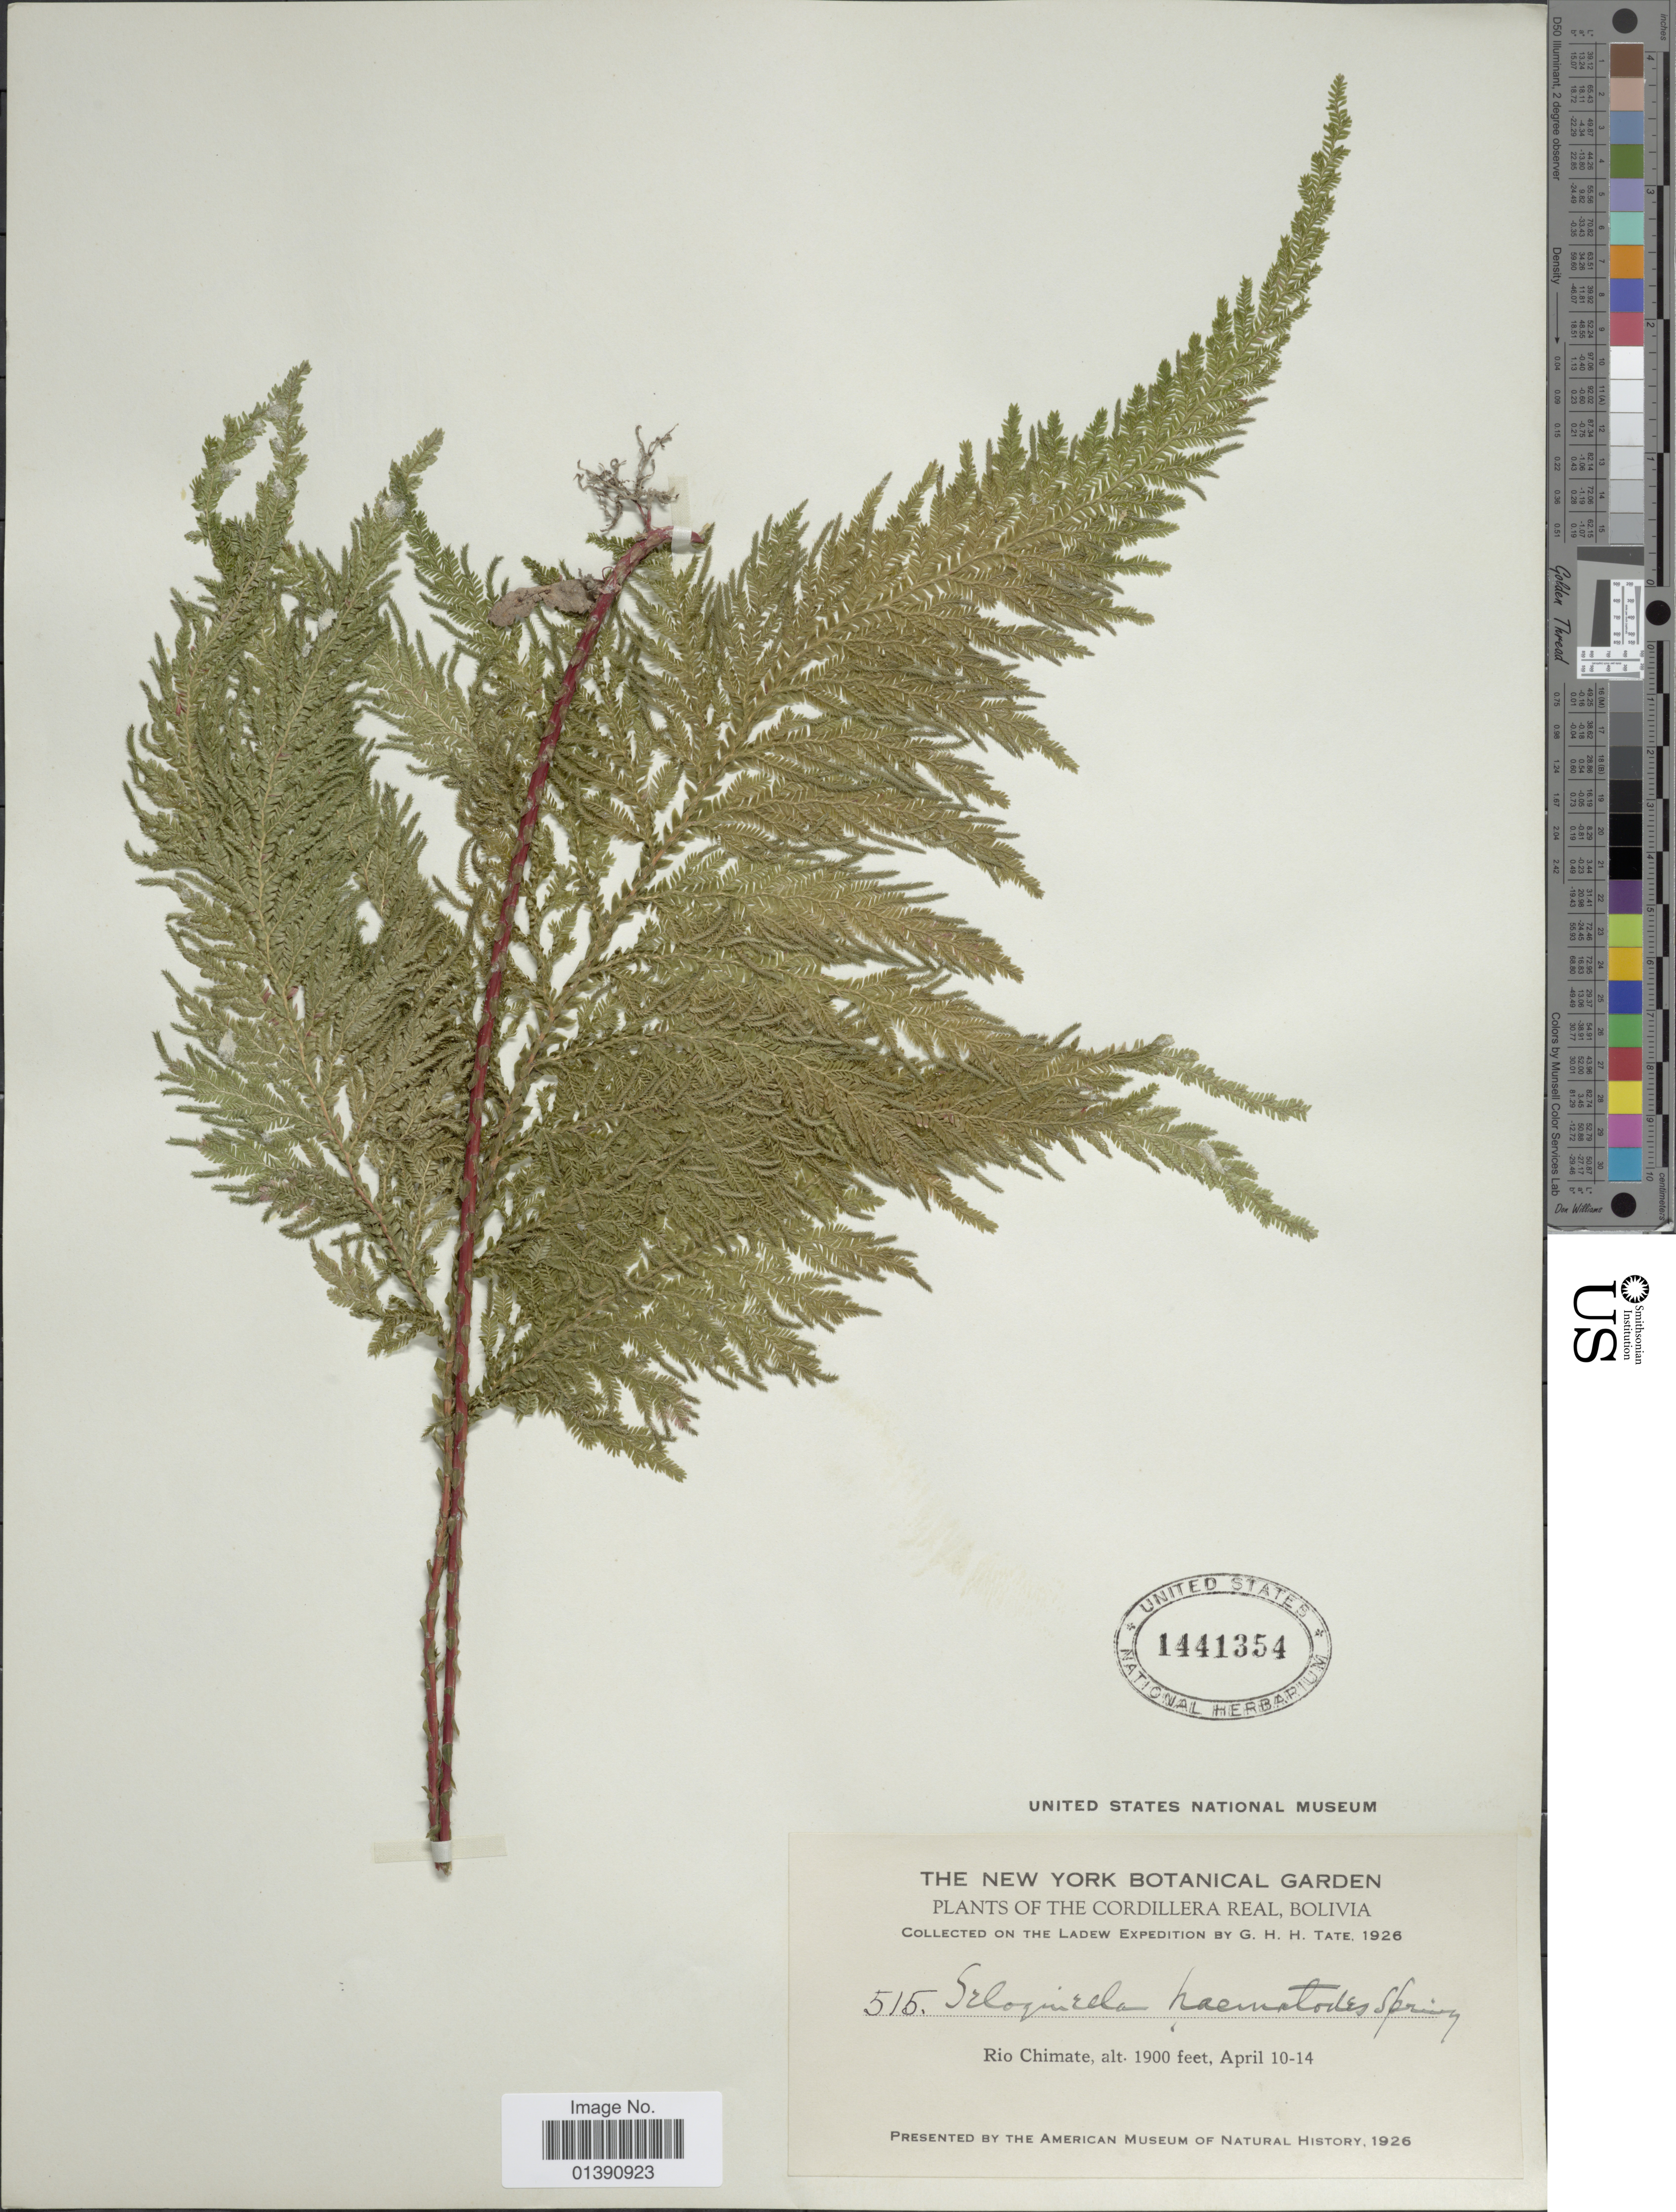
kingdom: Plantae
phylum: Tracheophyta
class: Lycopodiopsida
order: Selaginellales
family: Selaginellaceae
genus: Selaginella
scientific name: Selaginella haematodes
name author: (Kunze) Spring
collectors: G. Tate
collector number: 515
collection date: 1926-04-10/1926-04-14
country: Bolivia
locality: The Cordillera Real, Rio Chimate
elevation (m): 579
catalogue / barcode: US 1441354